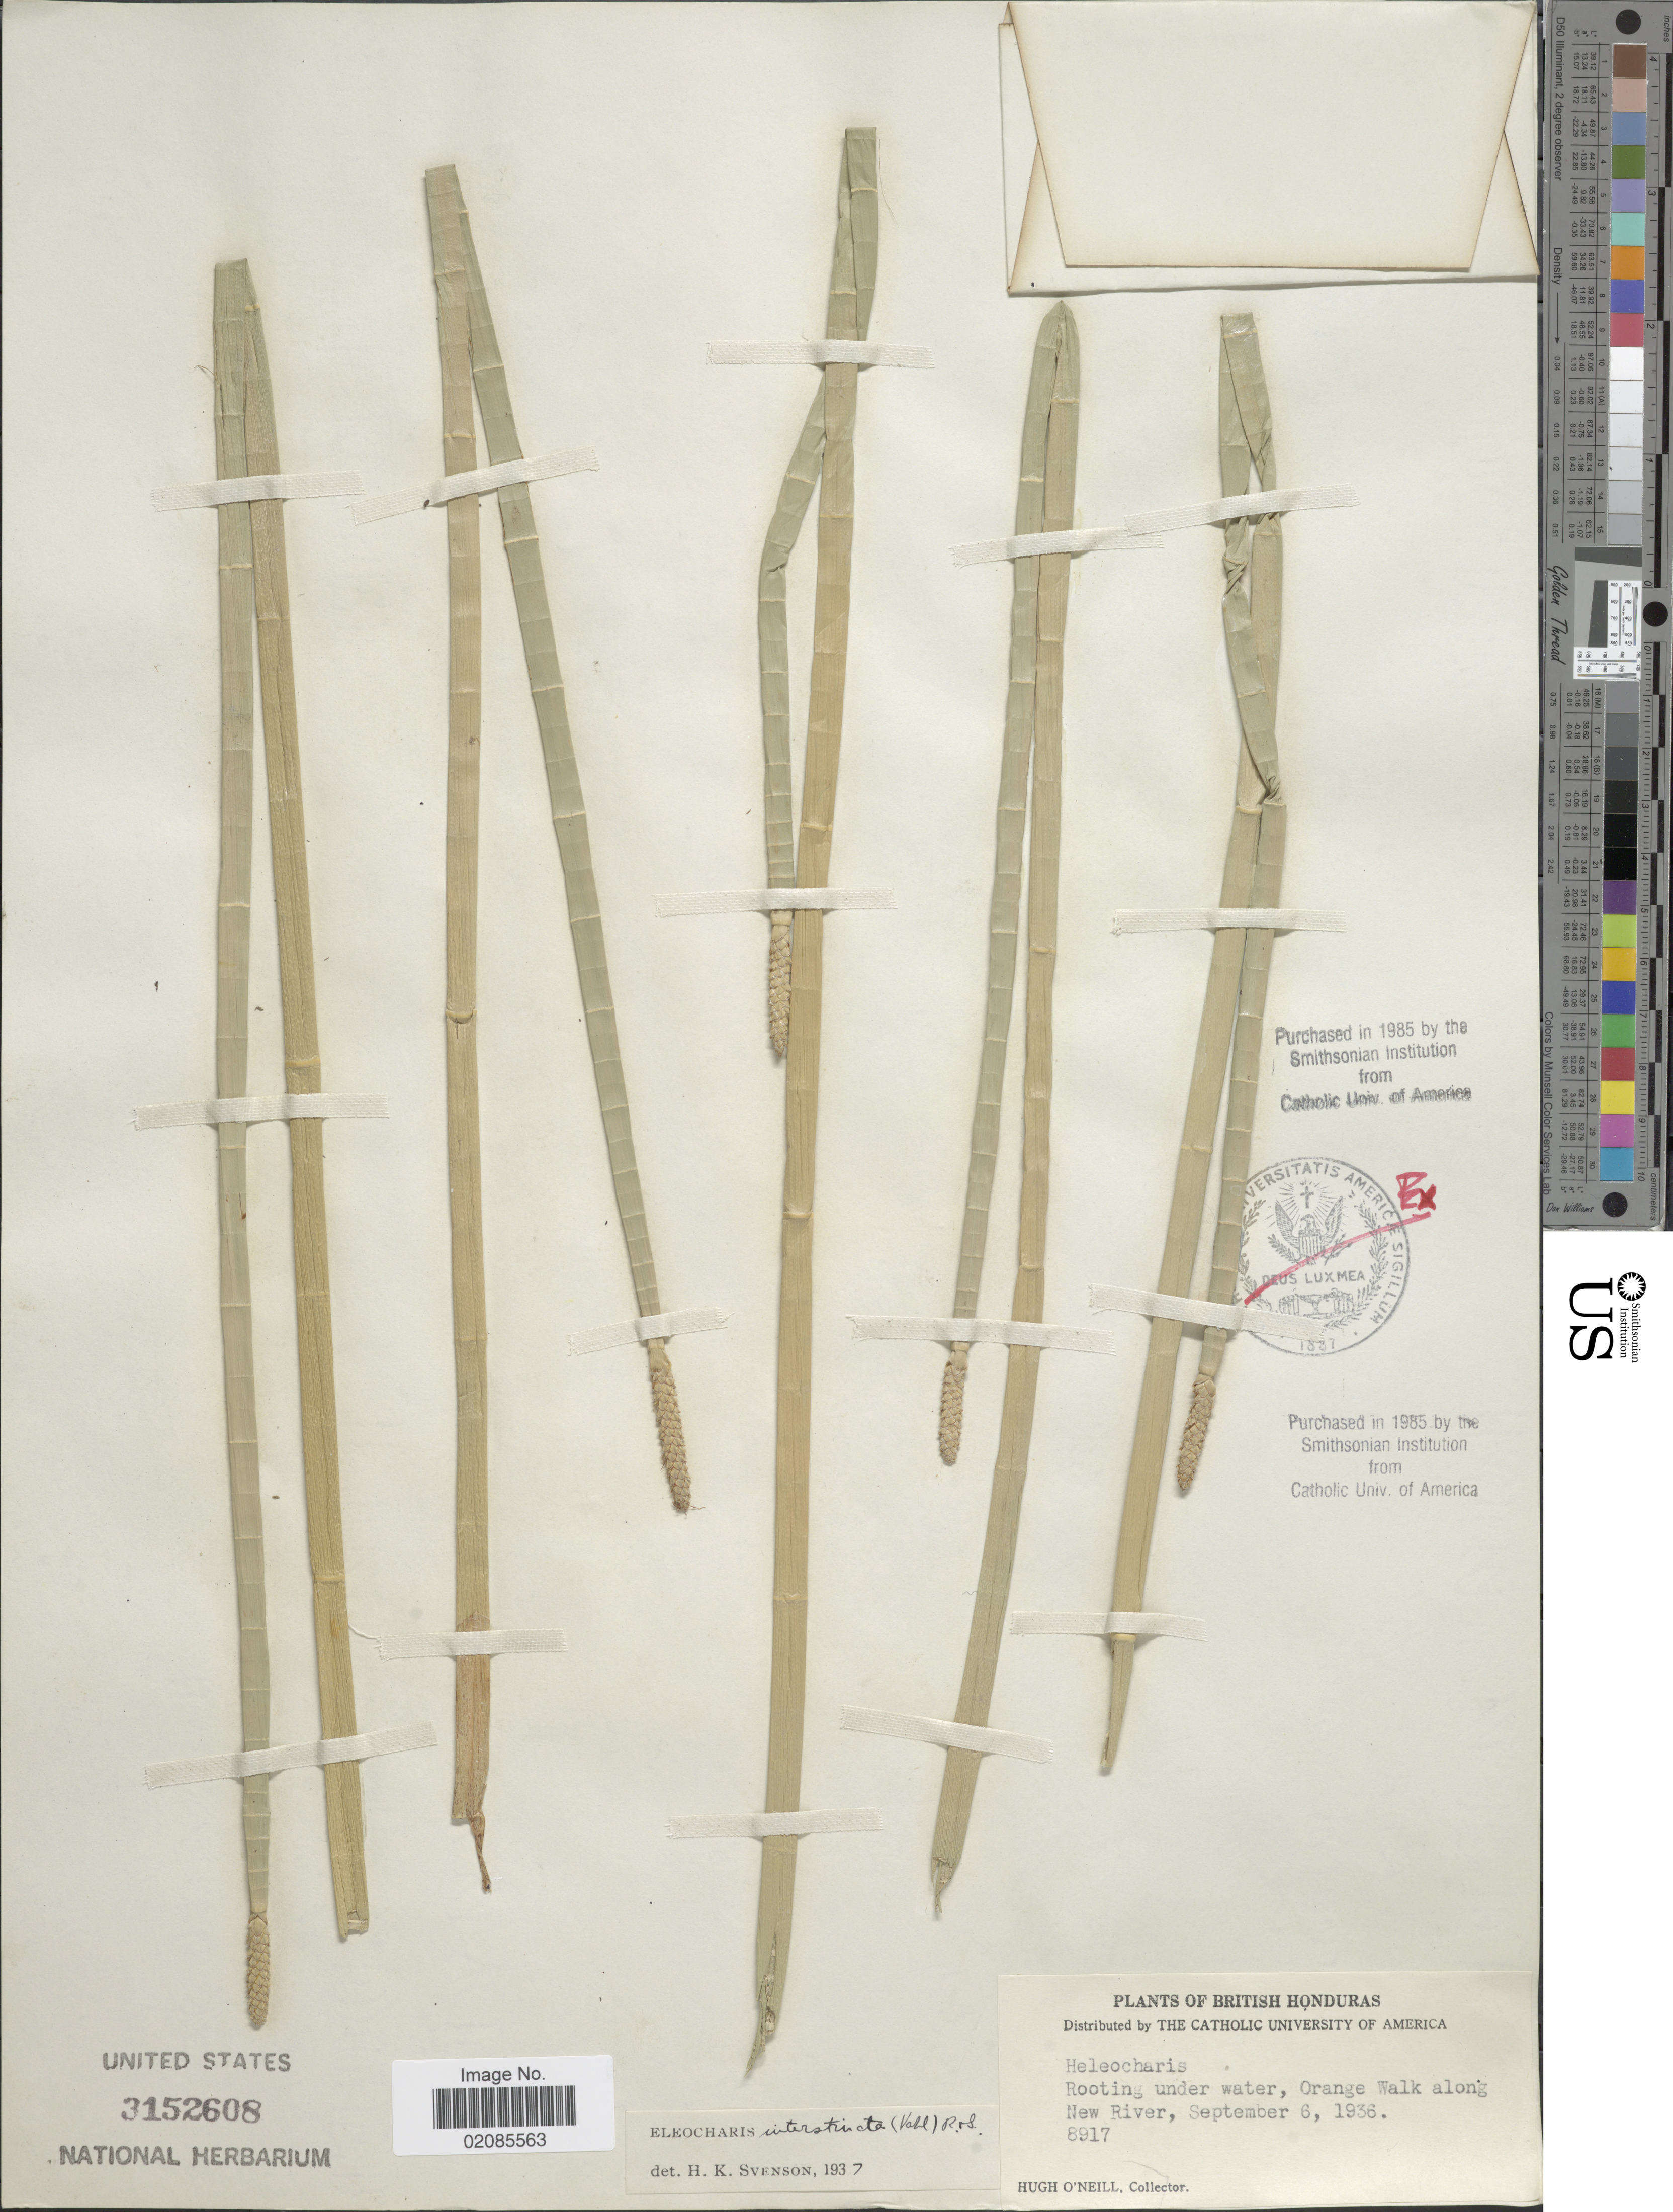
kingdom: Plantae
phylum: Tracheophyta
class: Liliopsida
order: Poales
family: Cyperaceae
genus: Eleocharis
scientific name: Eleocharis interstincta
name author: (Vahl) Roem. & Schult.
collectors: H. O'Neill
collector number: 8917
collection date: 1936-09-06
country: Belize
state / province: Orange Walk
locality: Rooting under water, along New River.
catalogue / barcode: US 3152608